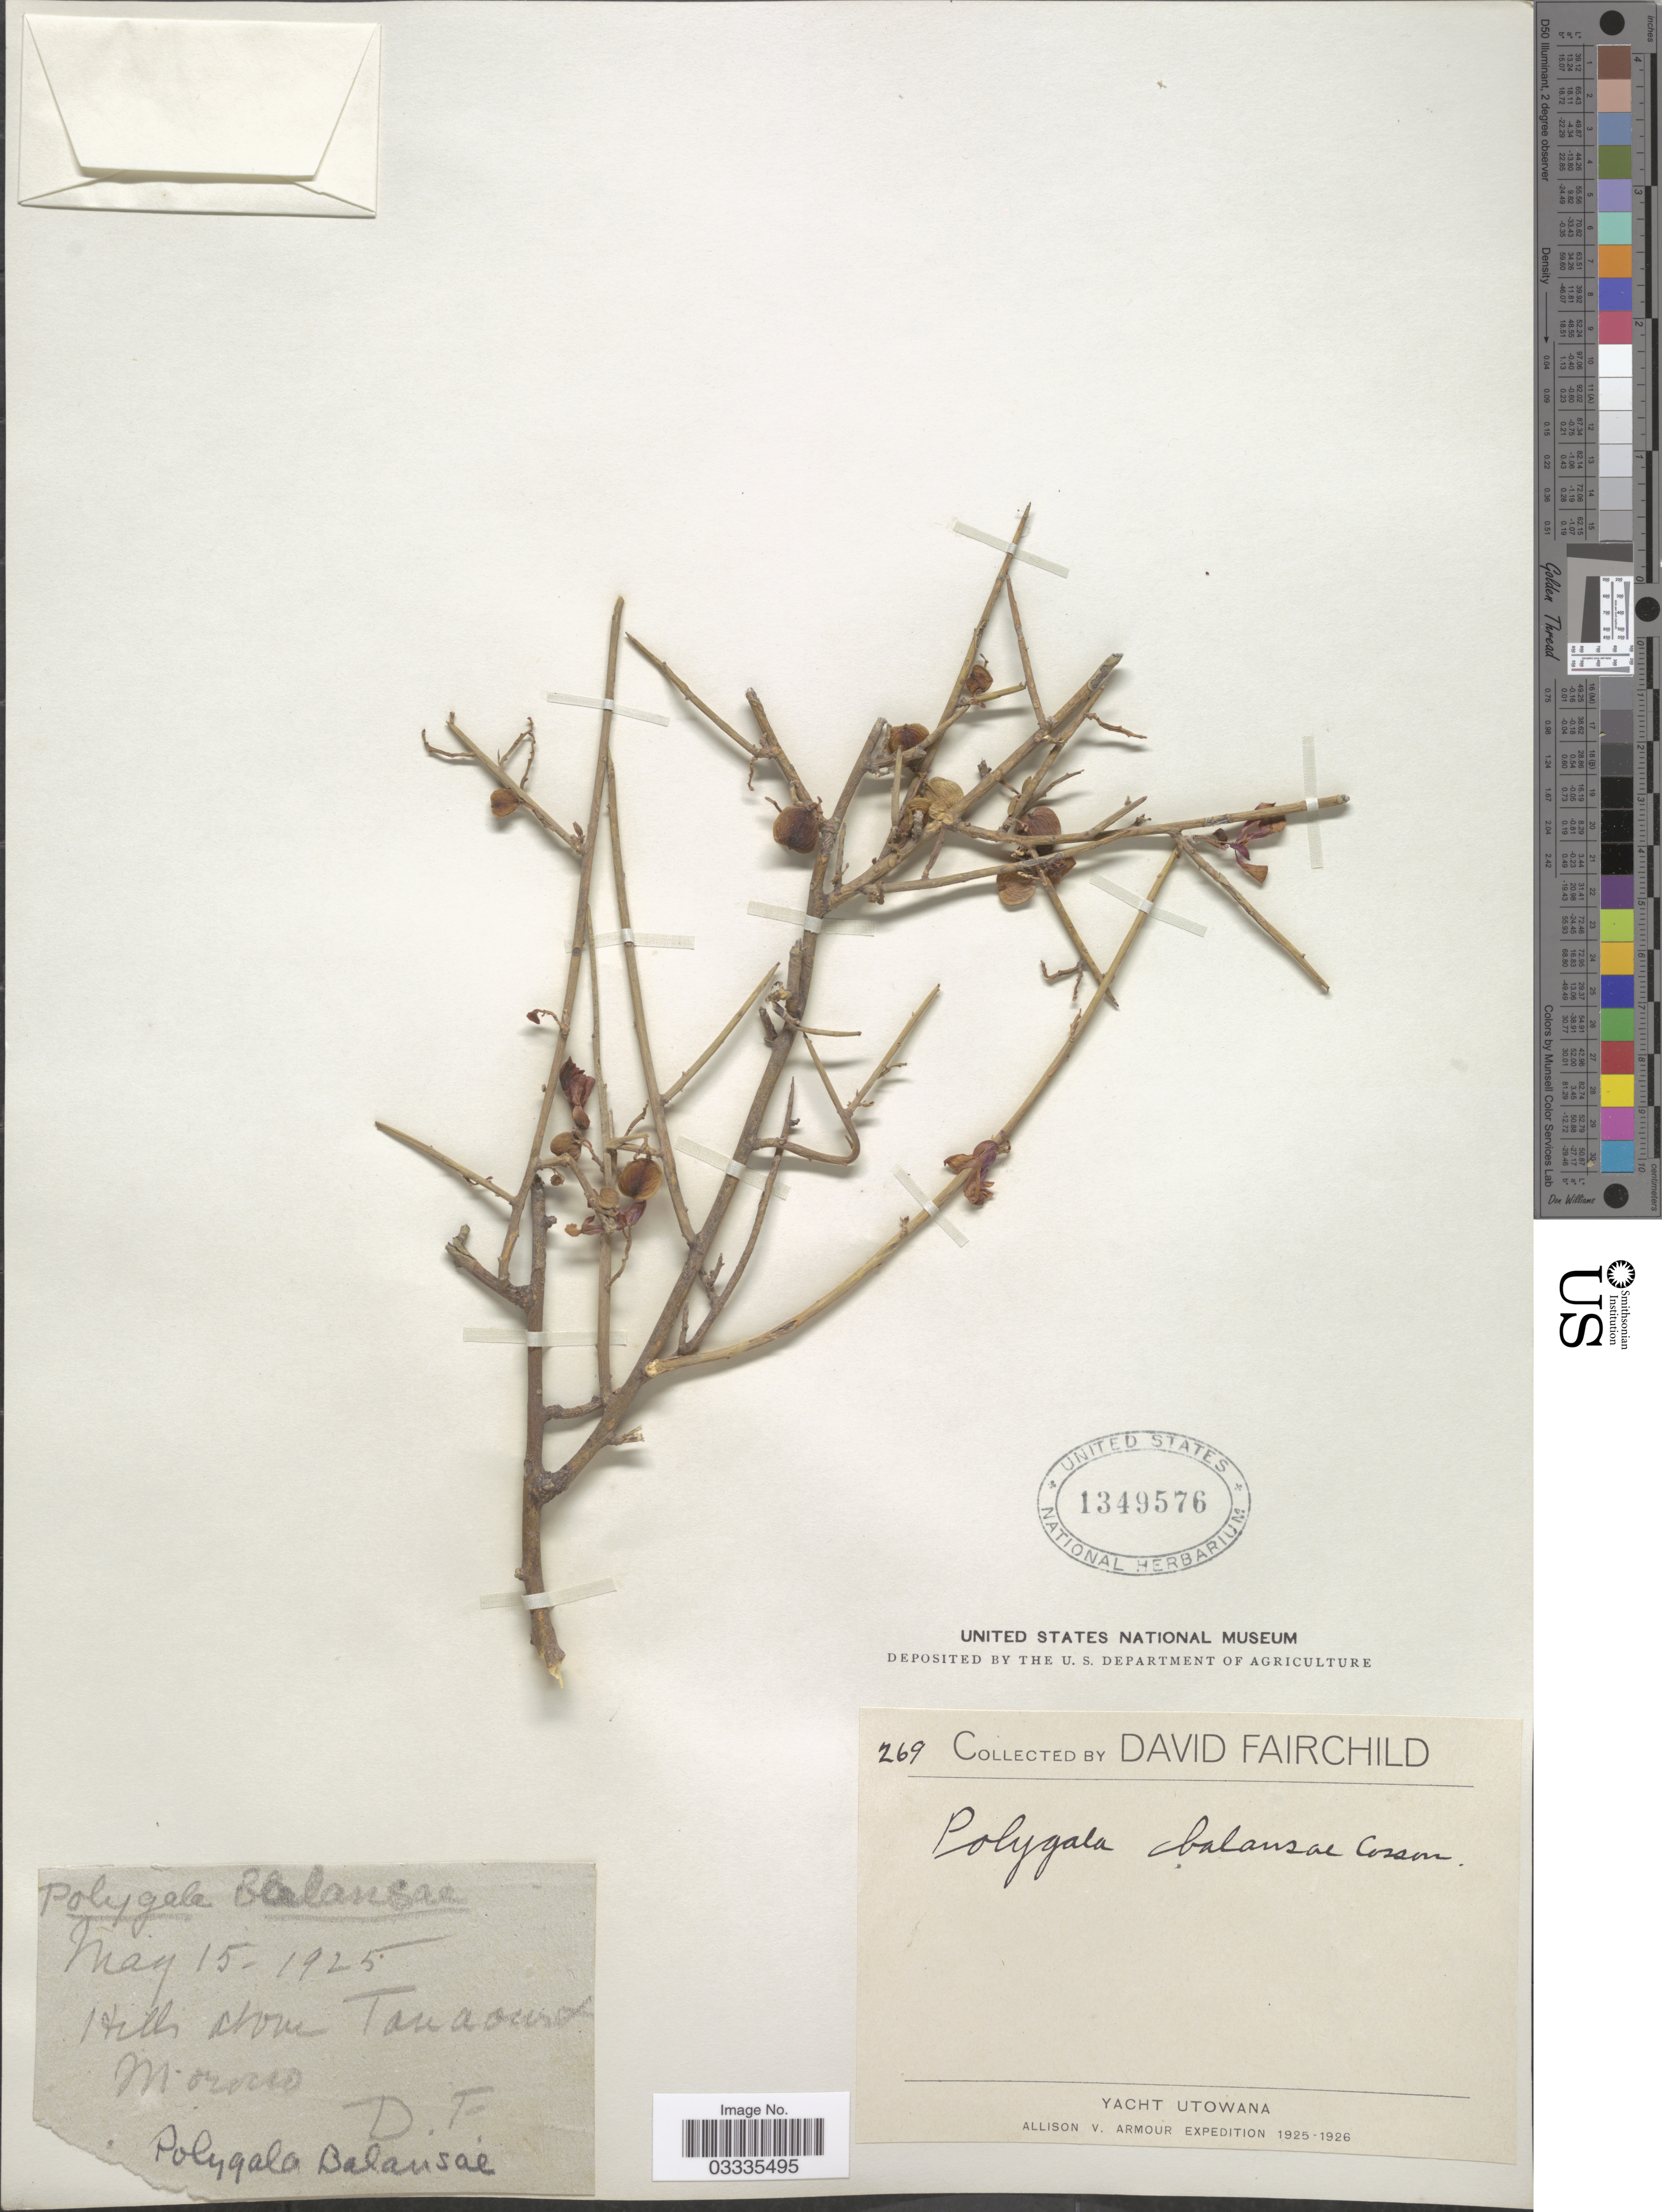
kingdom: Plantae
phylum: Tracheophyta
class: Magnoliopsida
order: Fabales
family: Polygalaceae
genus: Polygaloides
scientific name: Polygaloides balansae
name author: (Coss.) O. Schwarz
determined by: Strong, Mark T., (BOT), Smithsonian Institution - National Museum of Natural History (UNITED STATES)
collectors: D. Fairchild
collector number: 269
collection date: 1925-05-15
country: Morocco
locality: Yacht Utowana. [unsure placement] Hills above Tanaourt.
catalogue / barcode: US 1349576